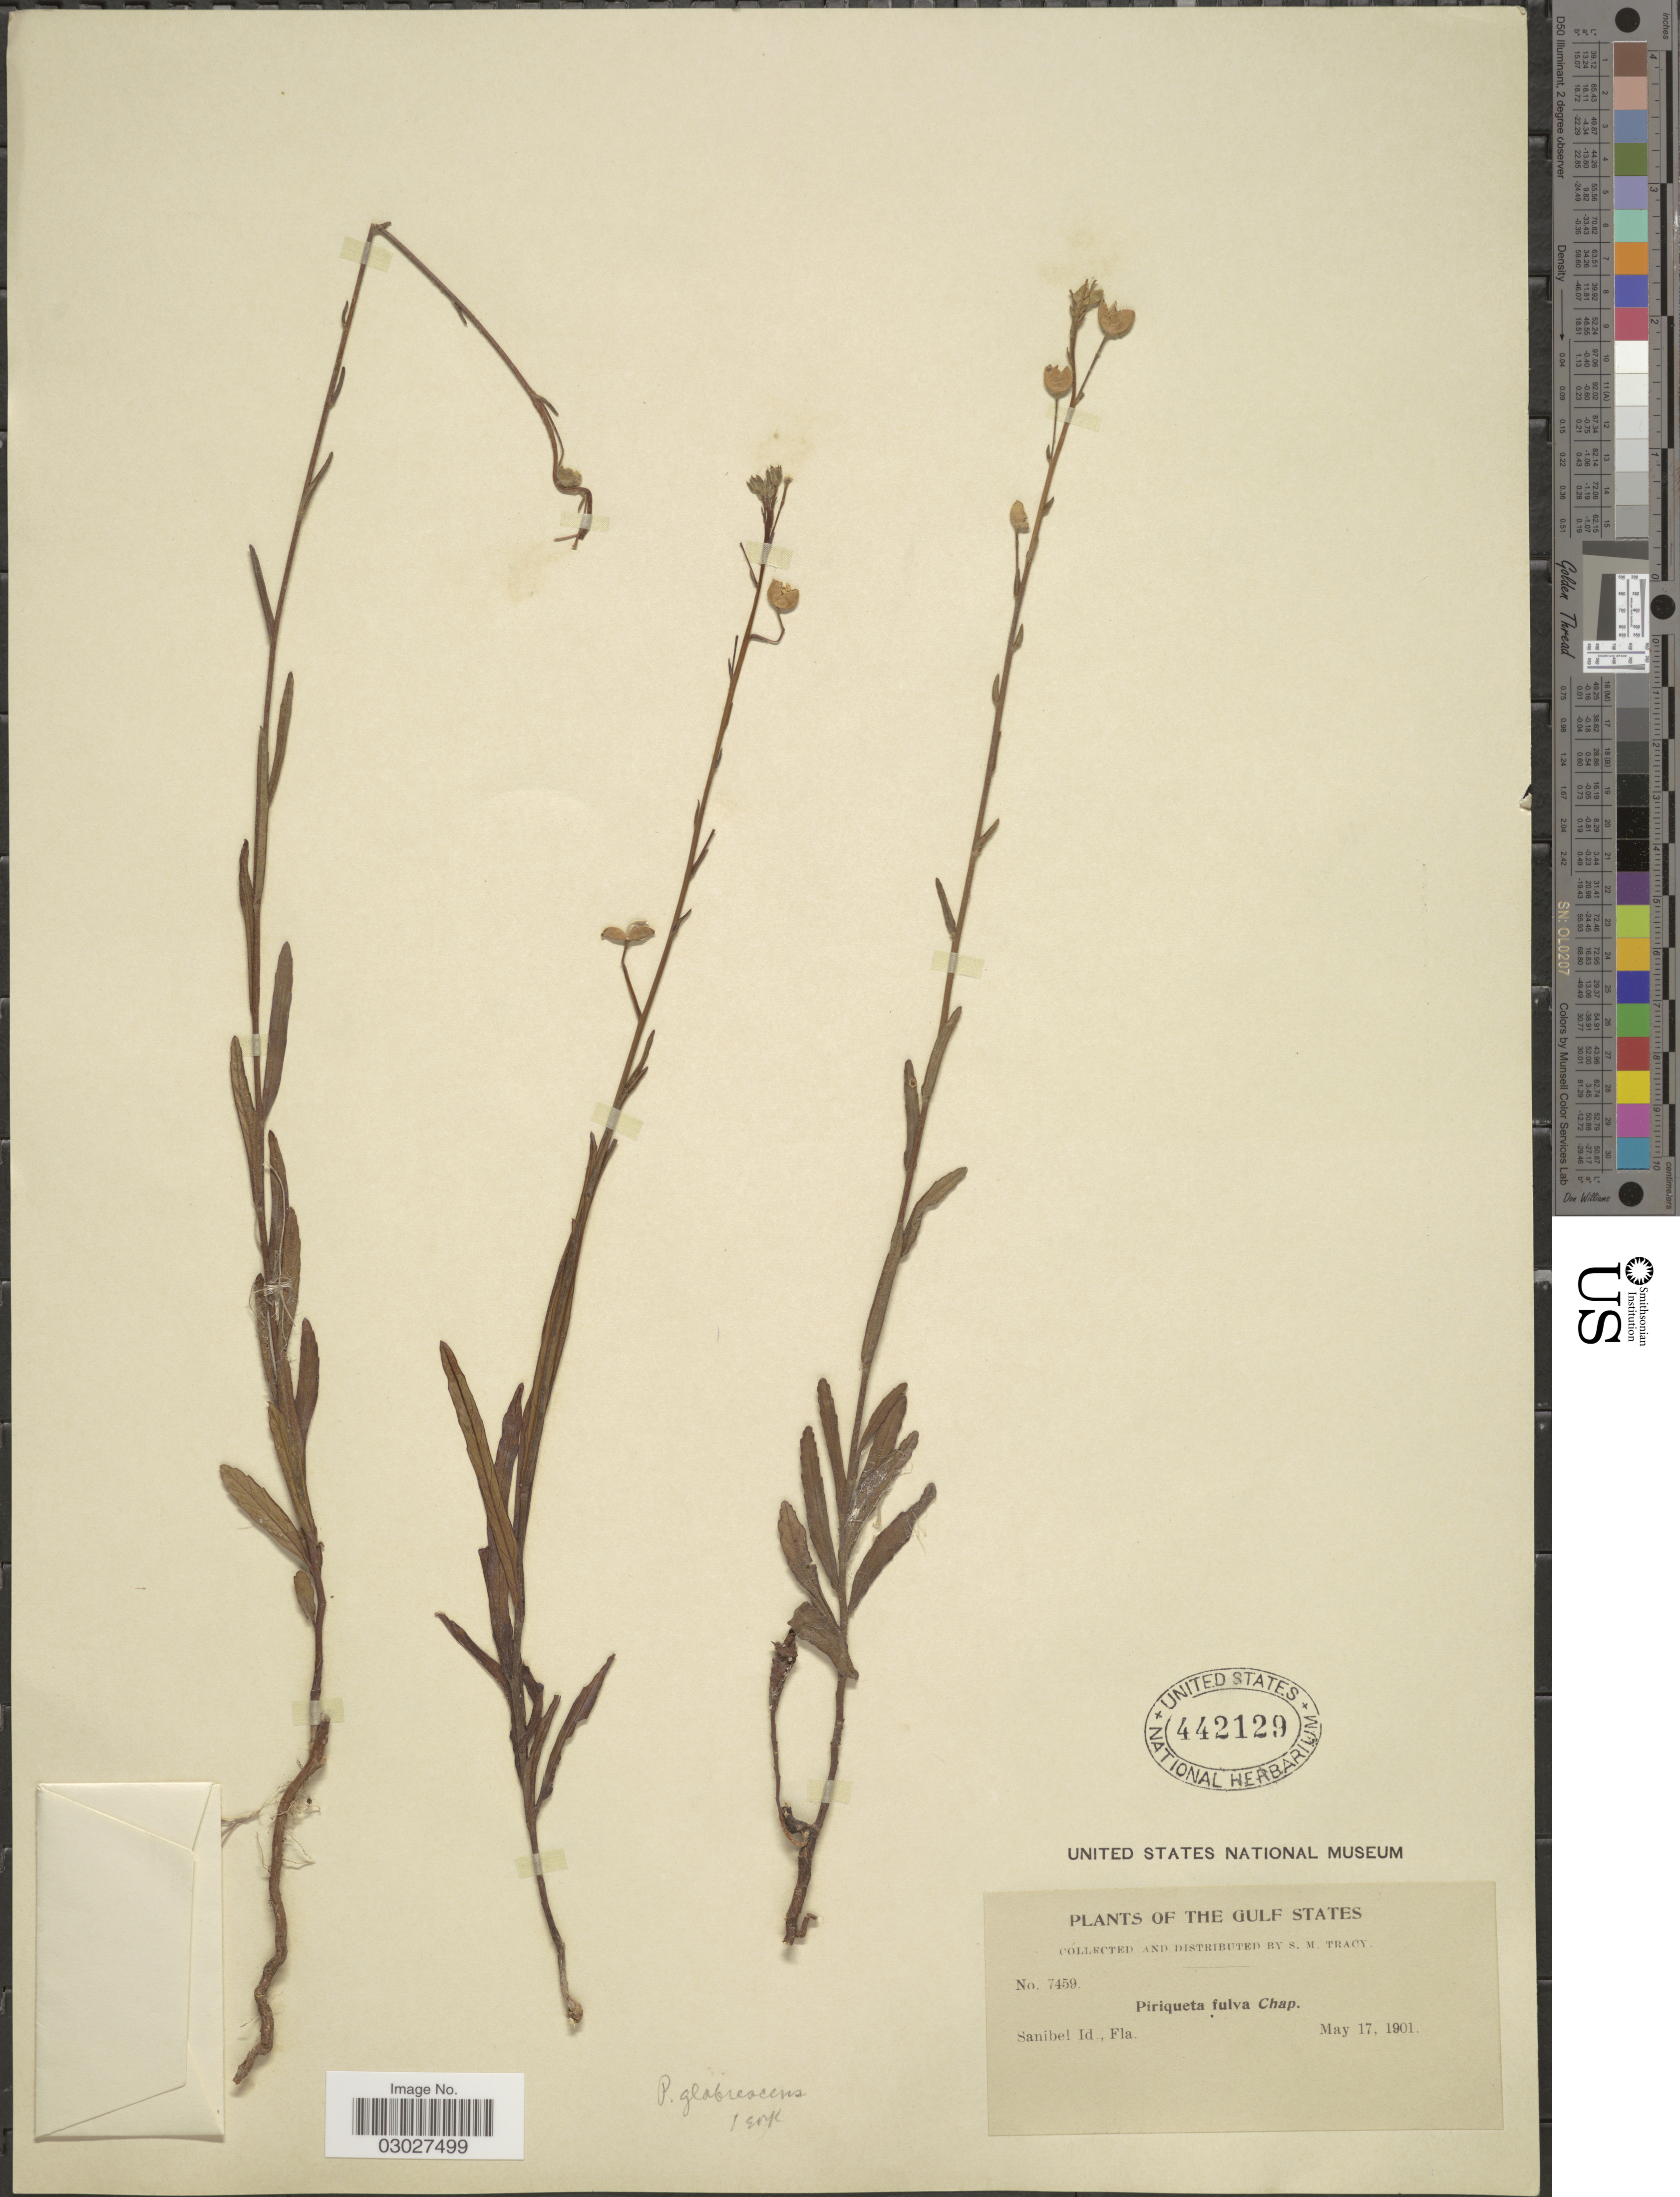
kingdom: Plantae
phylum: Tracheophyta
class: Magnoliopsida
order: Malpighiales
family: Turneraceae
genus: Piriqueta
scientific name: Piriqueta cistoides subsp. caroliniana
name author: (Walter) Arbo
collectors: S. M. Tracy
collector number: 7459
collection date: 1901-05-17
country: United States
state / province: Florida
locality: The Gulf States. Sanibel Id.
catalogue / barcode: US 442129